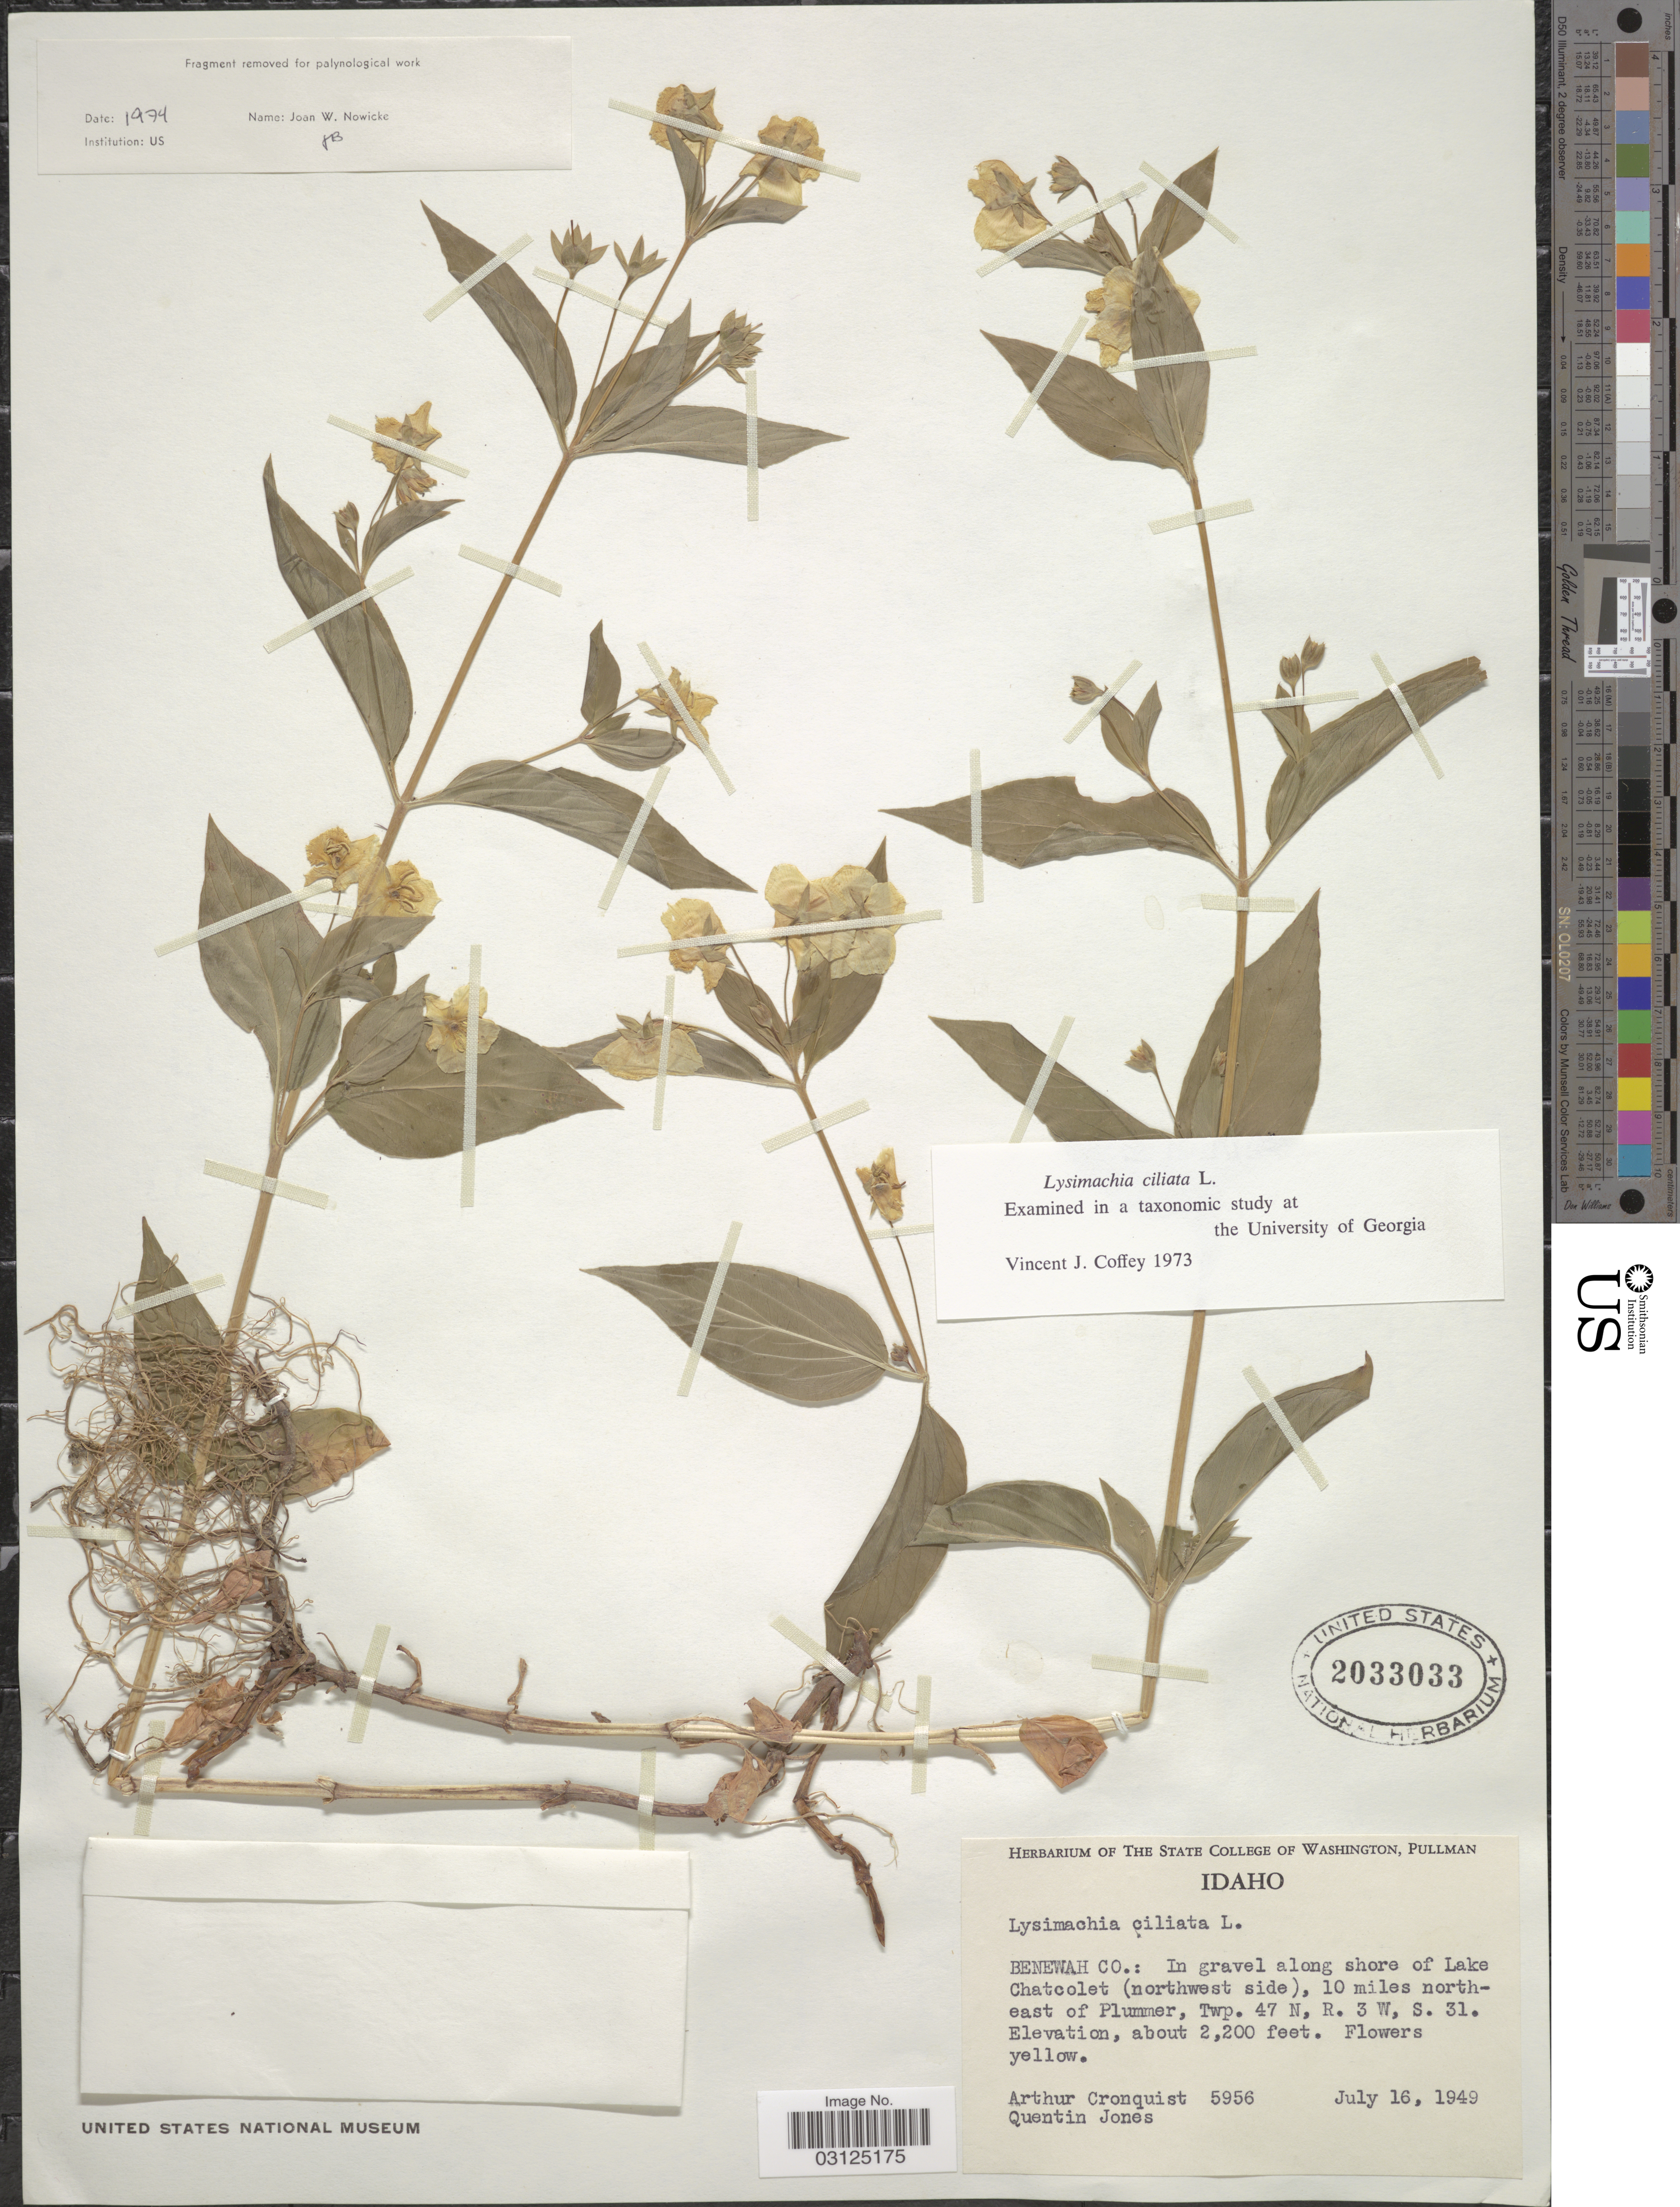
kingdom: Plantae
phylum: Tracheophyta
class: Magnoliopsida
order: Ericales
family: Primulaceae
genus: Lysimachia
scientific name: Lysimachia ciliata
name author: L.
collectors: A. J. Cronquist & Q. Jones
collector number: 5956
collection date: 1949-07-16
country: United States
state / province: Idaho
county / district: Benewah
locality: Benewah Co.: In gravel along shore of Lake Chatcolet (northwest side), 10 miles northeast of Plumer, Twp. 47 n, R. 3 W, S. 31.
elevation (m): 671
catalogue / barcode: US 2033033